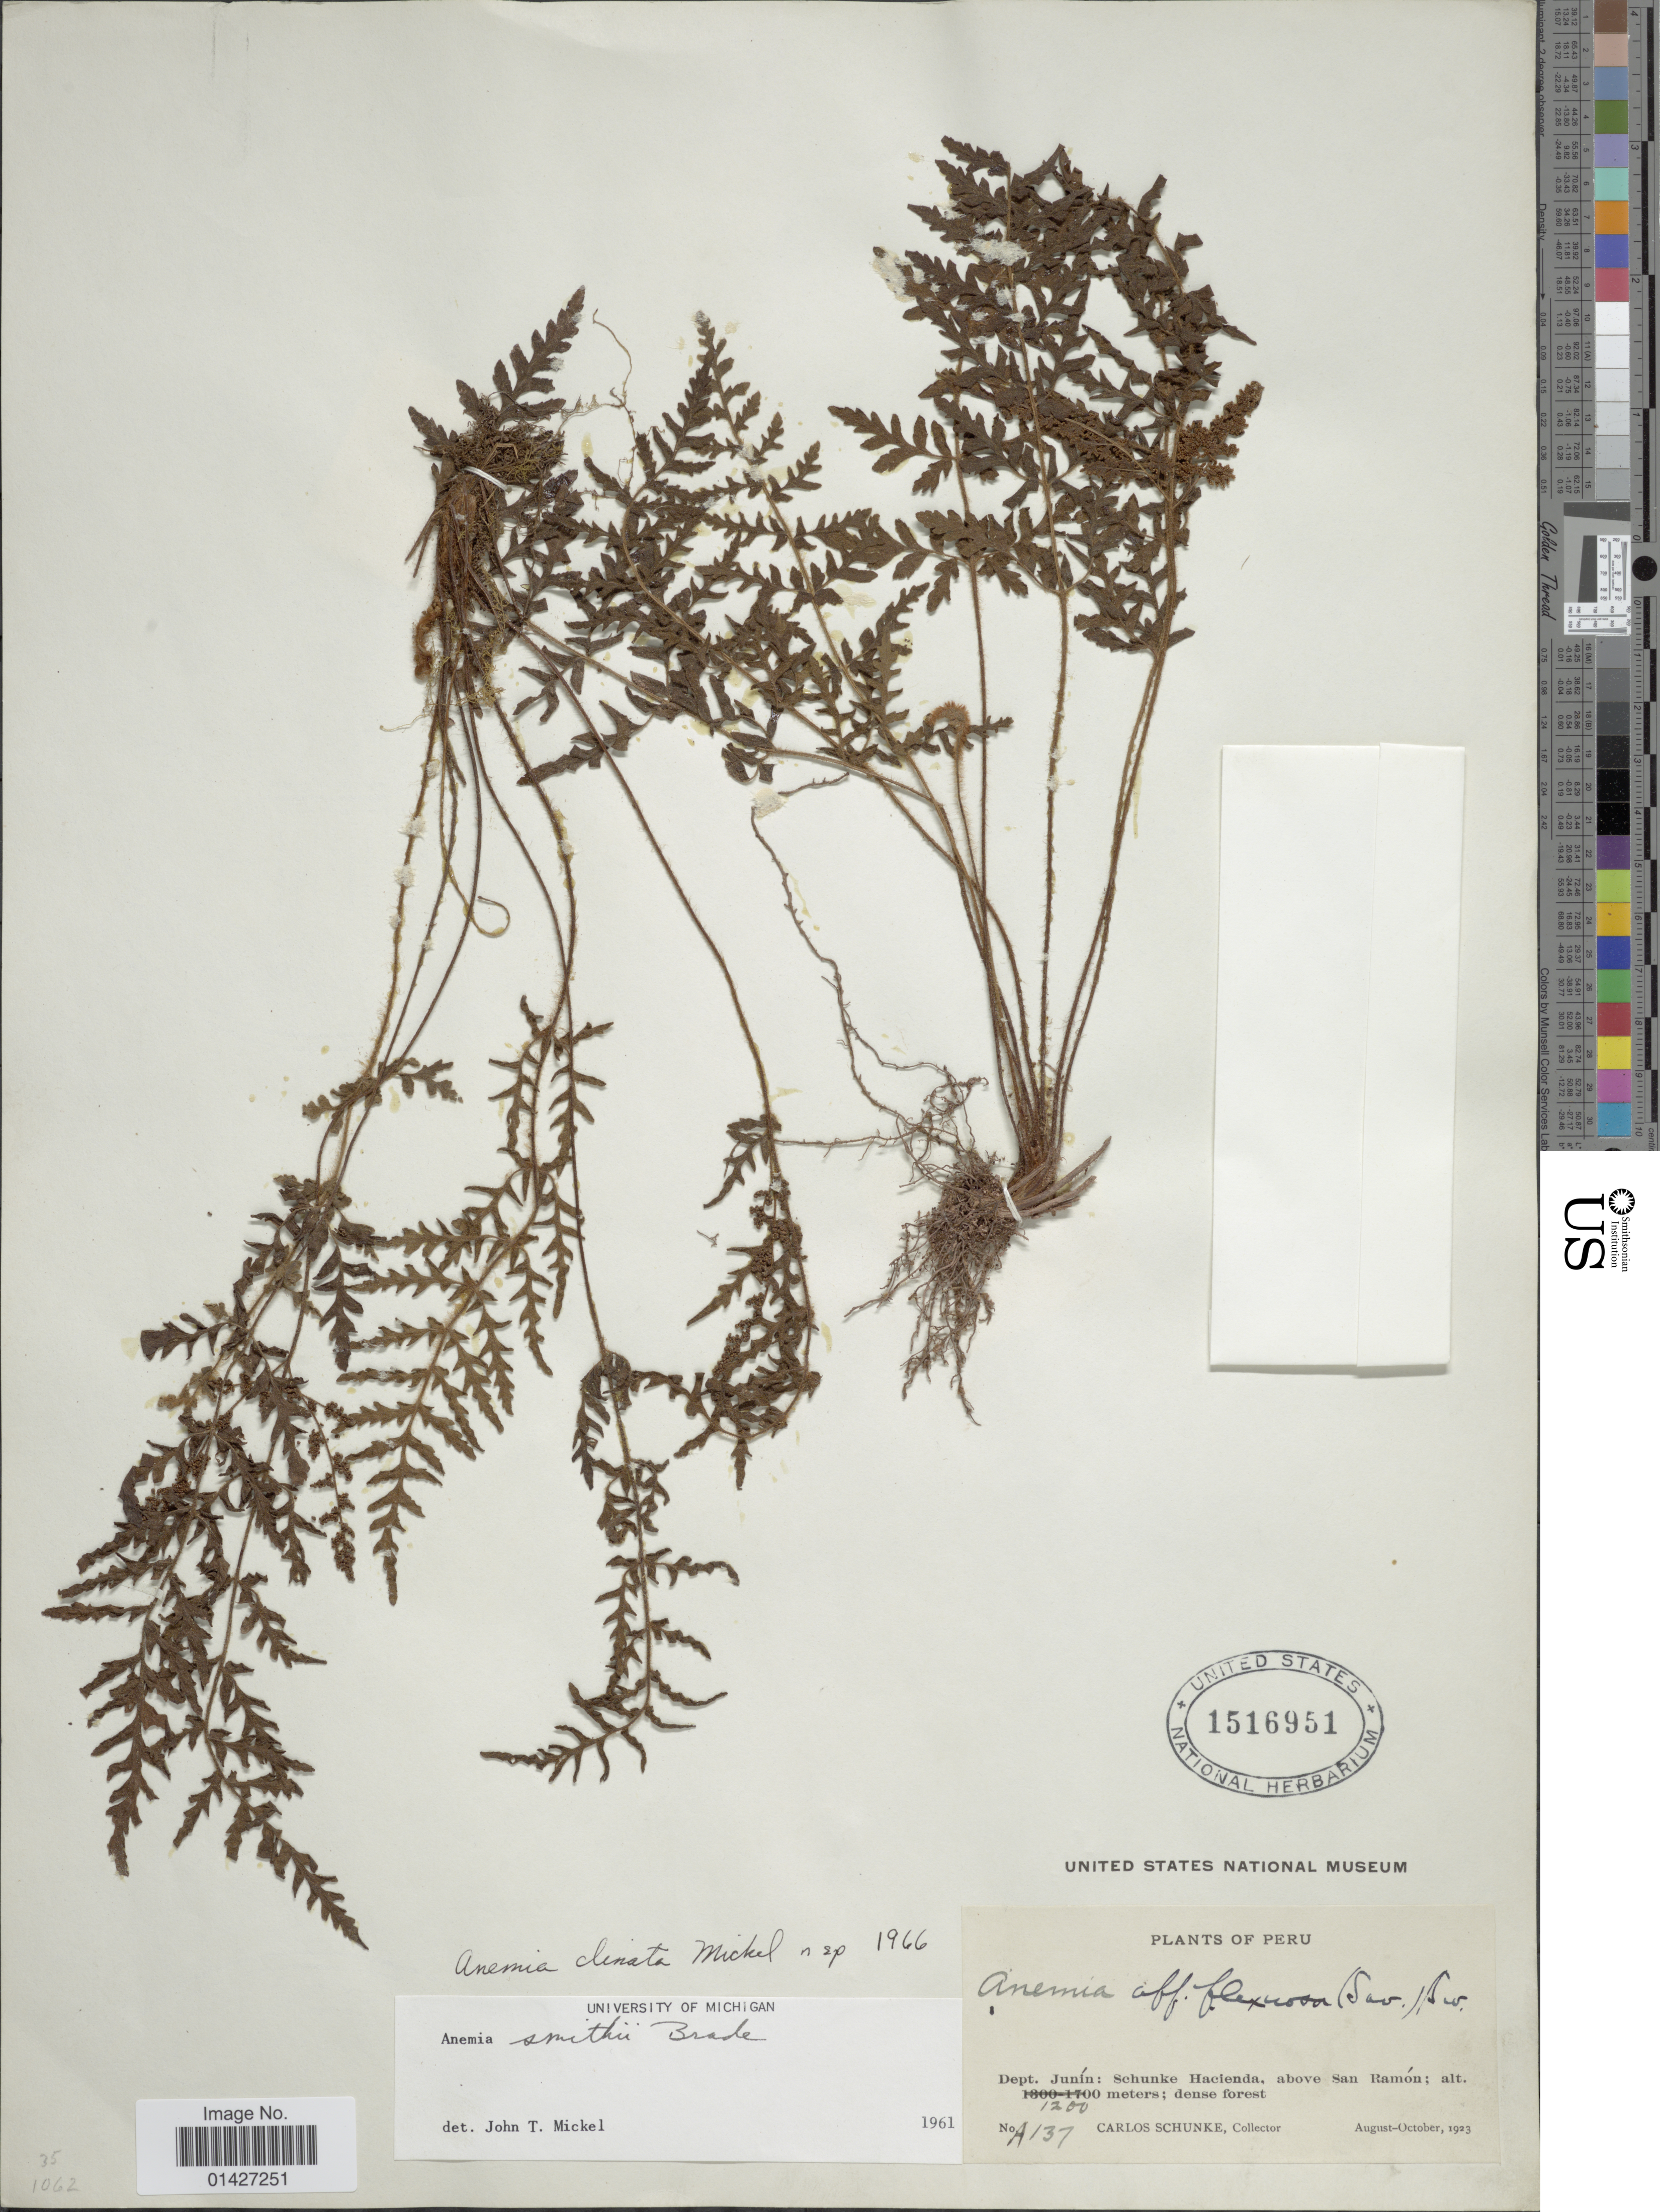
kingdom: Plantae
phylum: Tracheophyta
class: Polypodiopsida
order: Schizaeales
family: Anemiaceae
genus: Anemia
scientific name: Anemia clinata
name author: Mickel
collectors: C. Schunke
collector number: A 137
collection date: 1923-08/1923-10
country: Peru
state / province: Junín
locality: Dept. Junín: Schunke Hacienda, above San Ramón; dense forest.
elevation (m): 1200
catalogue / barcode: US 1516951